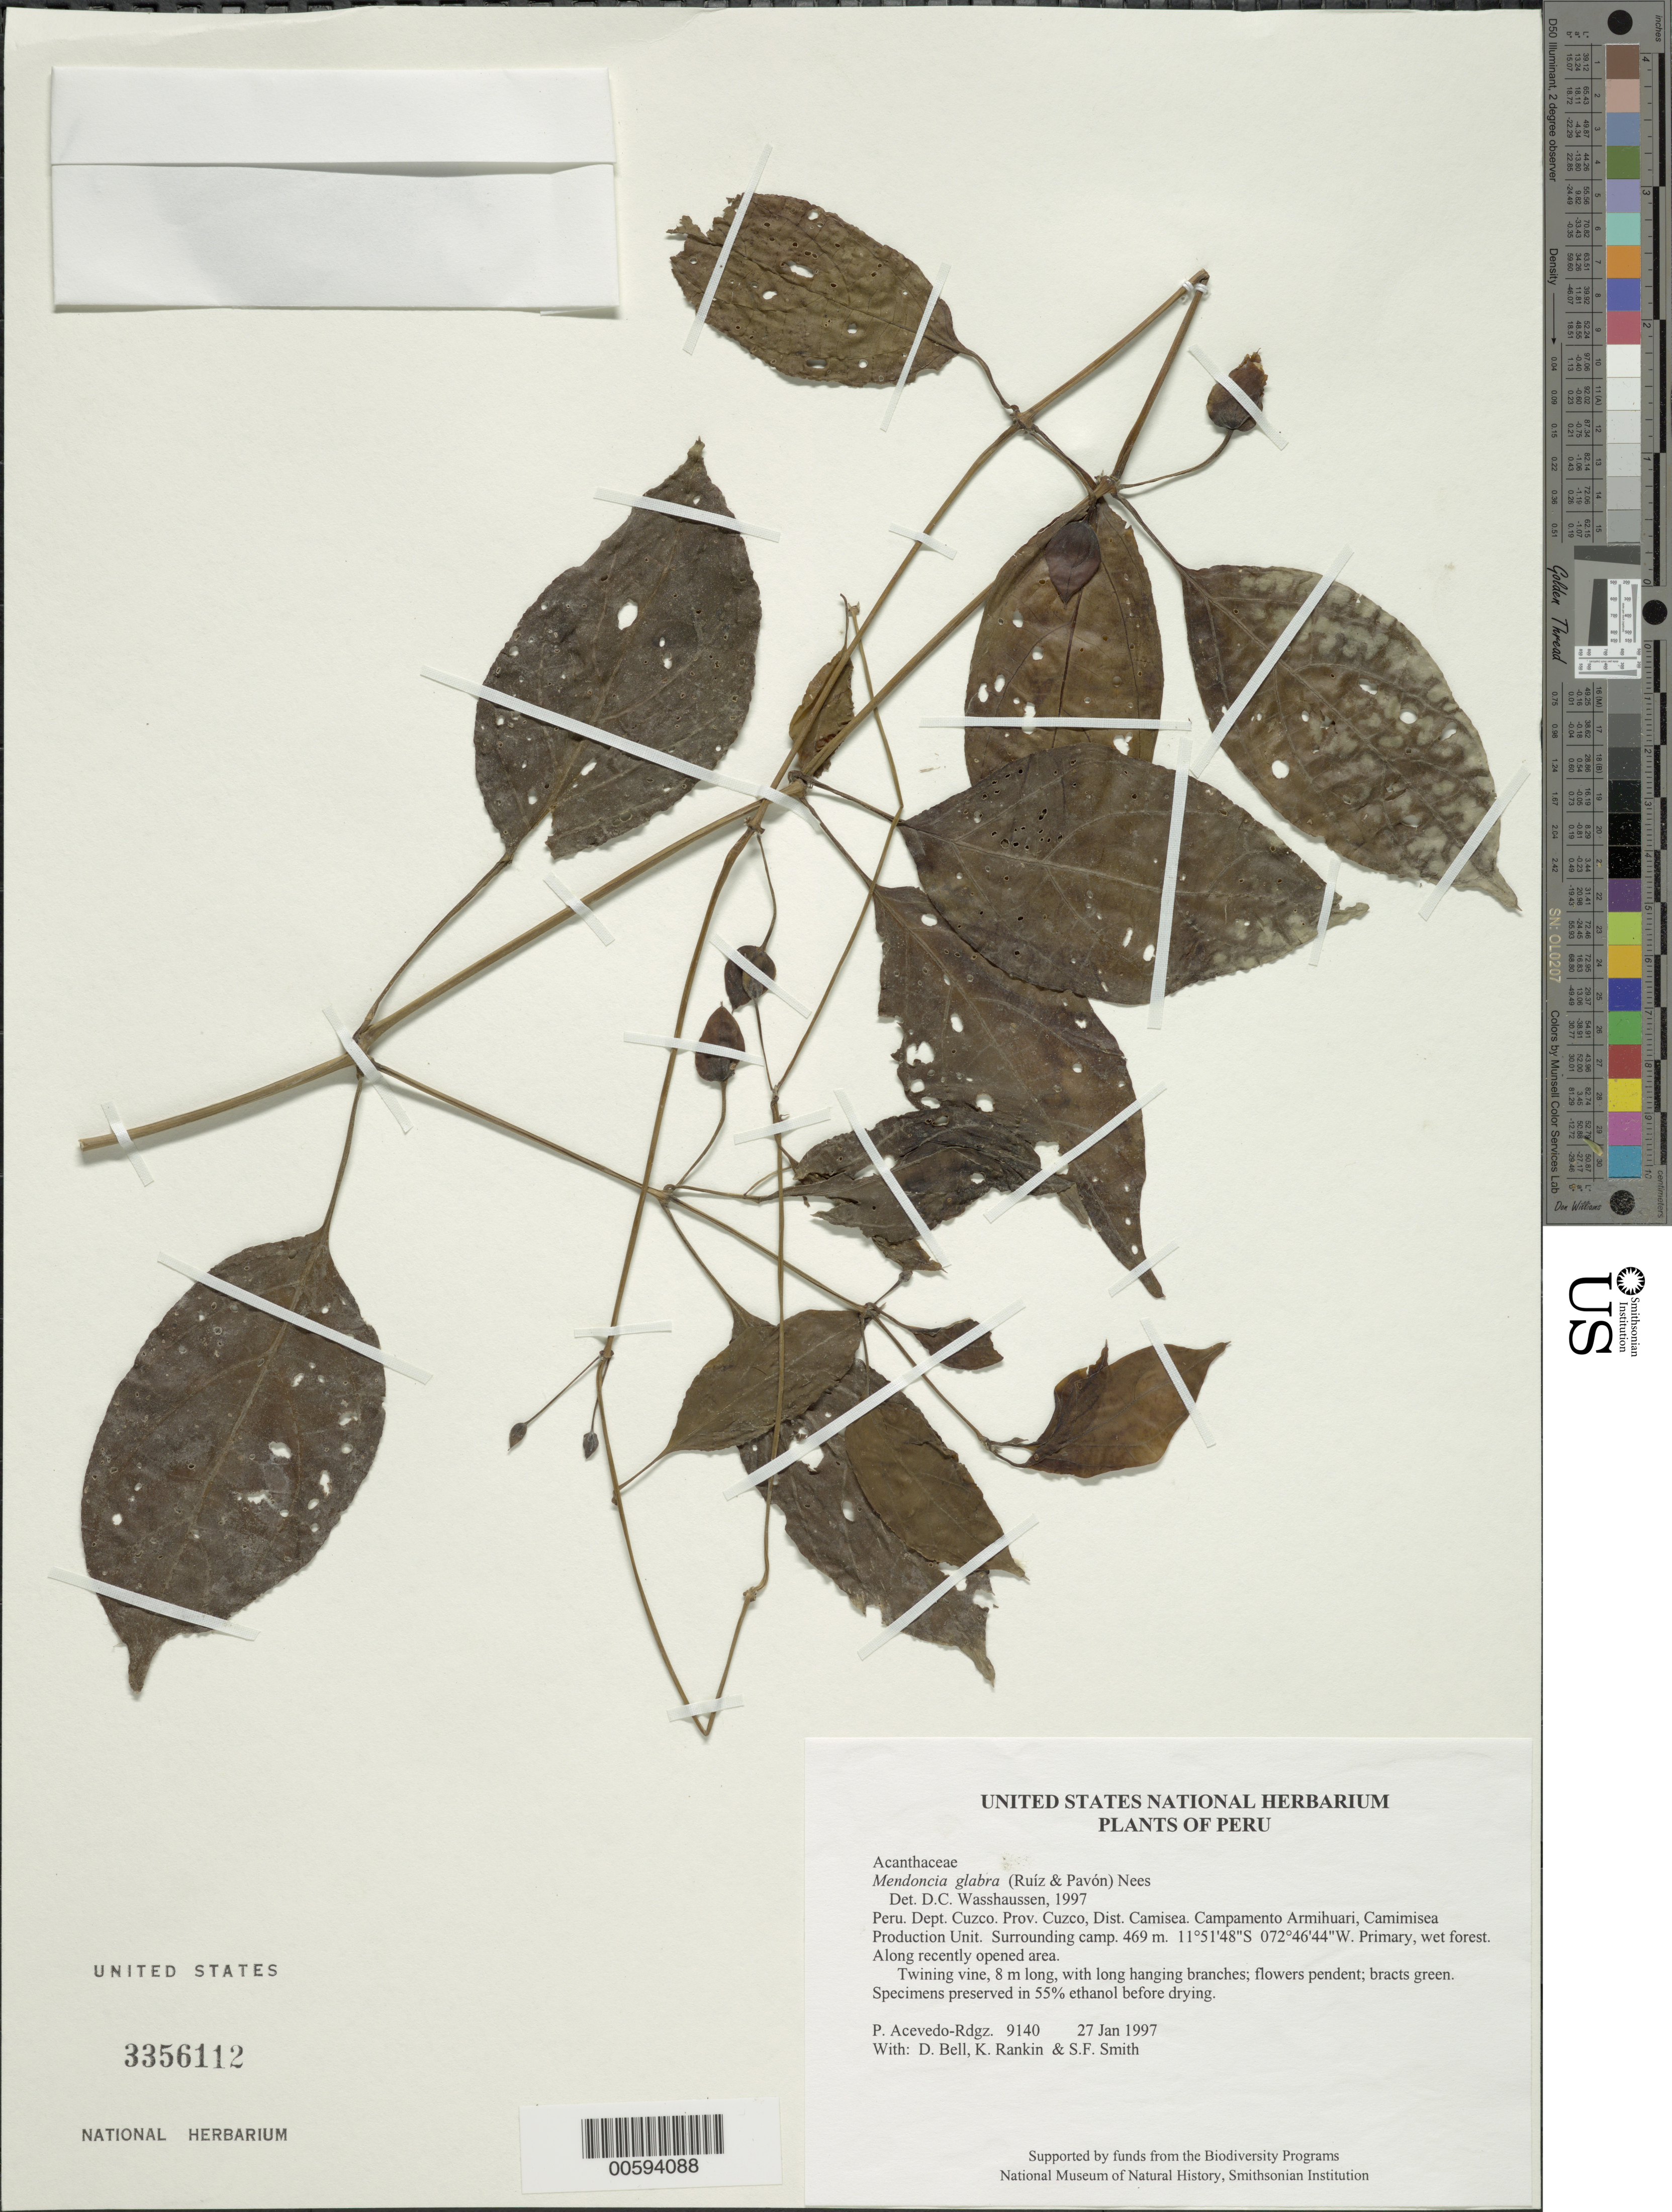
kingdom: Plantae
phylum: Tracheophyta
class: Magnoliopsida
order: Lamiales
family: Acanthaceae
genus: Mendoncia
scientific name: Mendoncia glabra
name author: (Poepp. & Endl.) Nees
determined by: Wasshausen, Dieter C., (BOT), Smithsonian Institution - National Museum of Natural History (UNITED STATES)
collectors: P. Acevedo-Rodr., D. A. Bell, K. B. Rankin & S.F. Smith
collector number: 9140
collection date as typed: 27 Jan 1997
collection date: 1997-01-27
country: Peru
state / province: Cusco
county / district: Cusco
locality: Districto Camisea, Campamento Armihuari, Camimisea Production Unit. Surrounding camp.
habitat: Primary, wet forest. Along recently opened area.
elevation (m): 469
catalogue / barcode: US 3356112